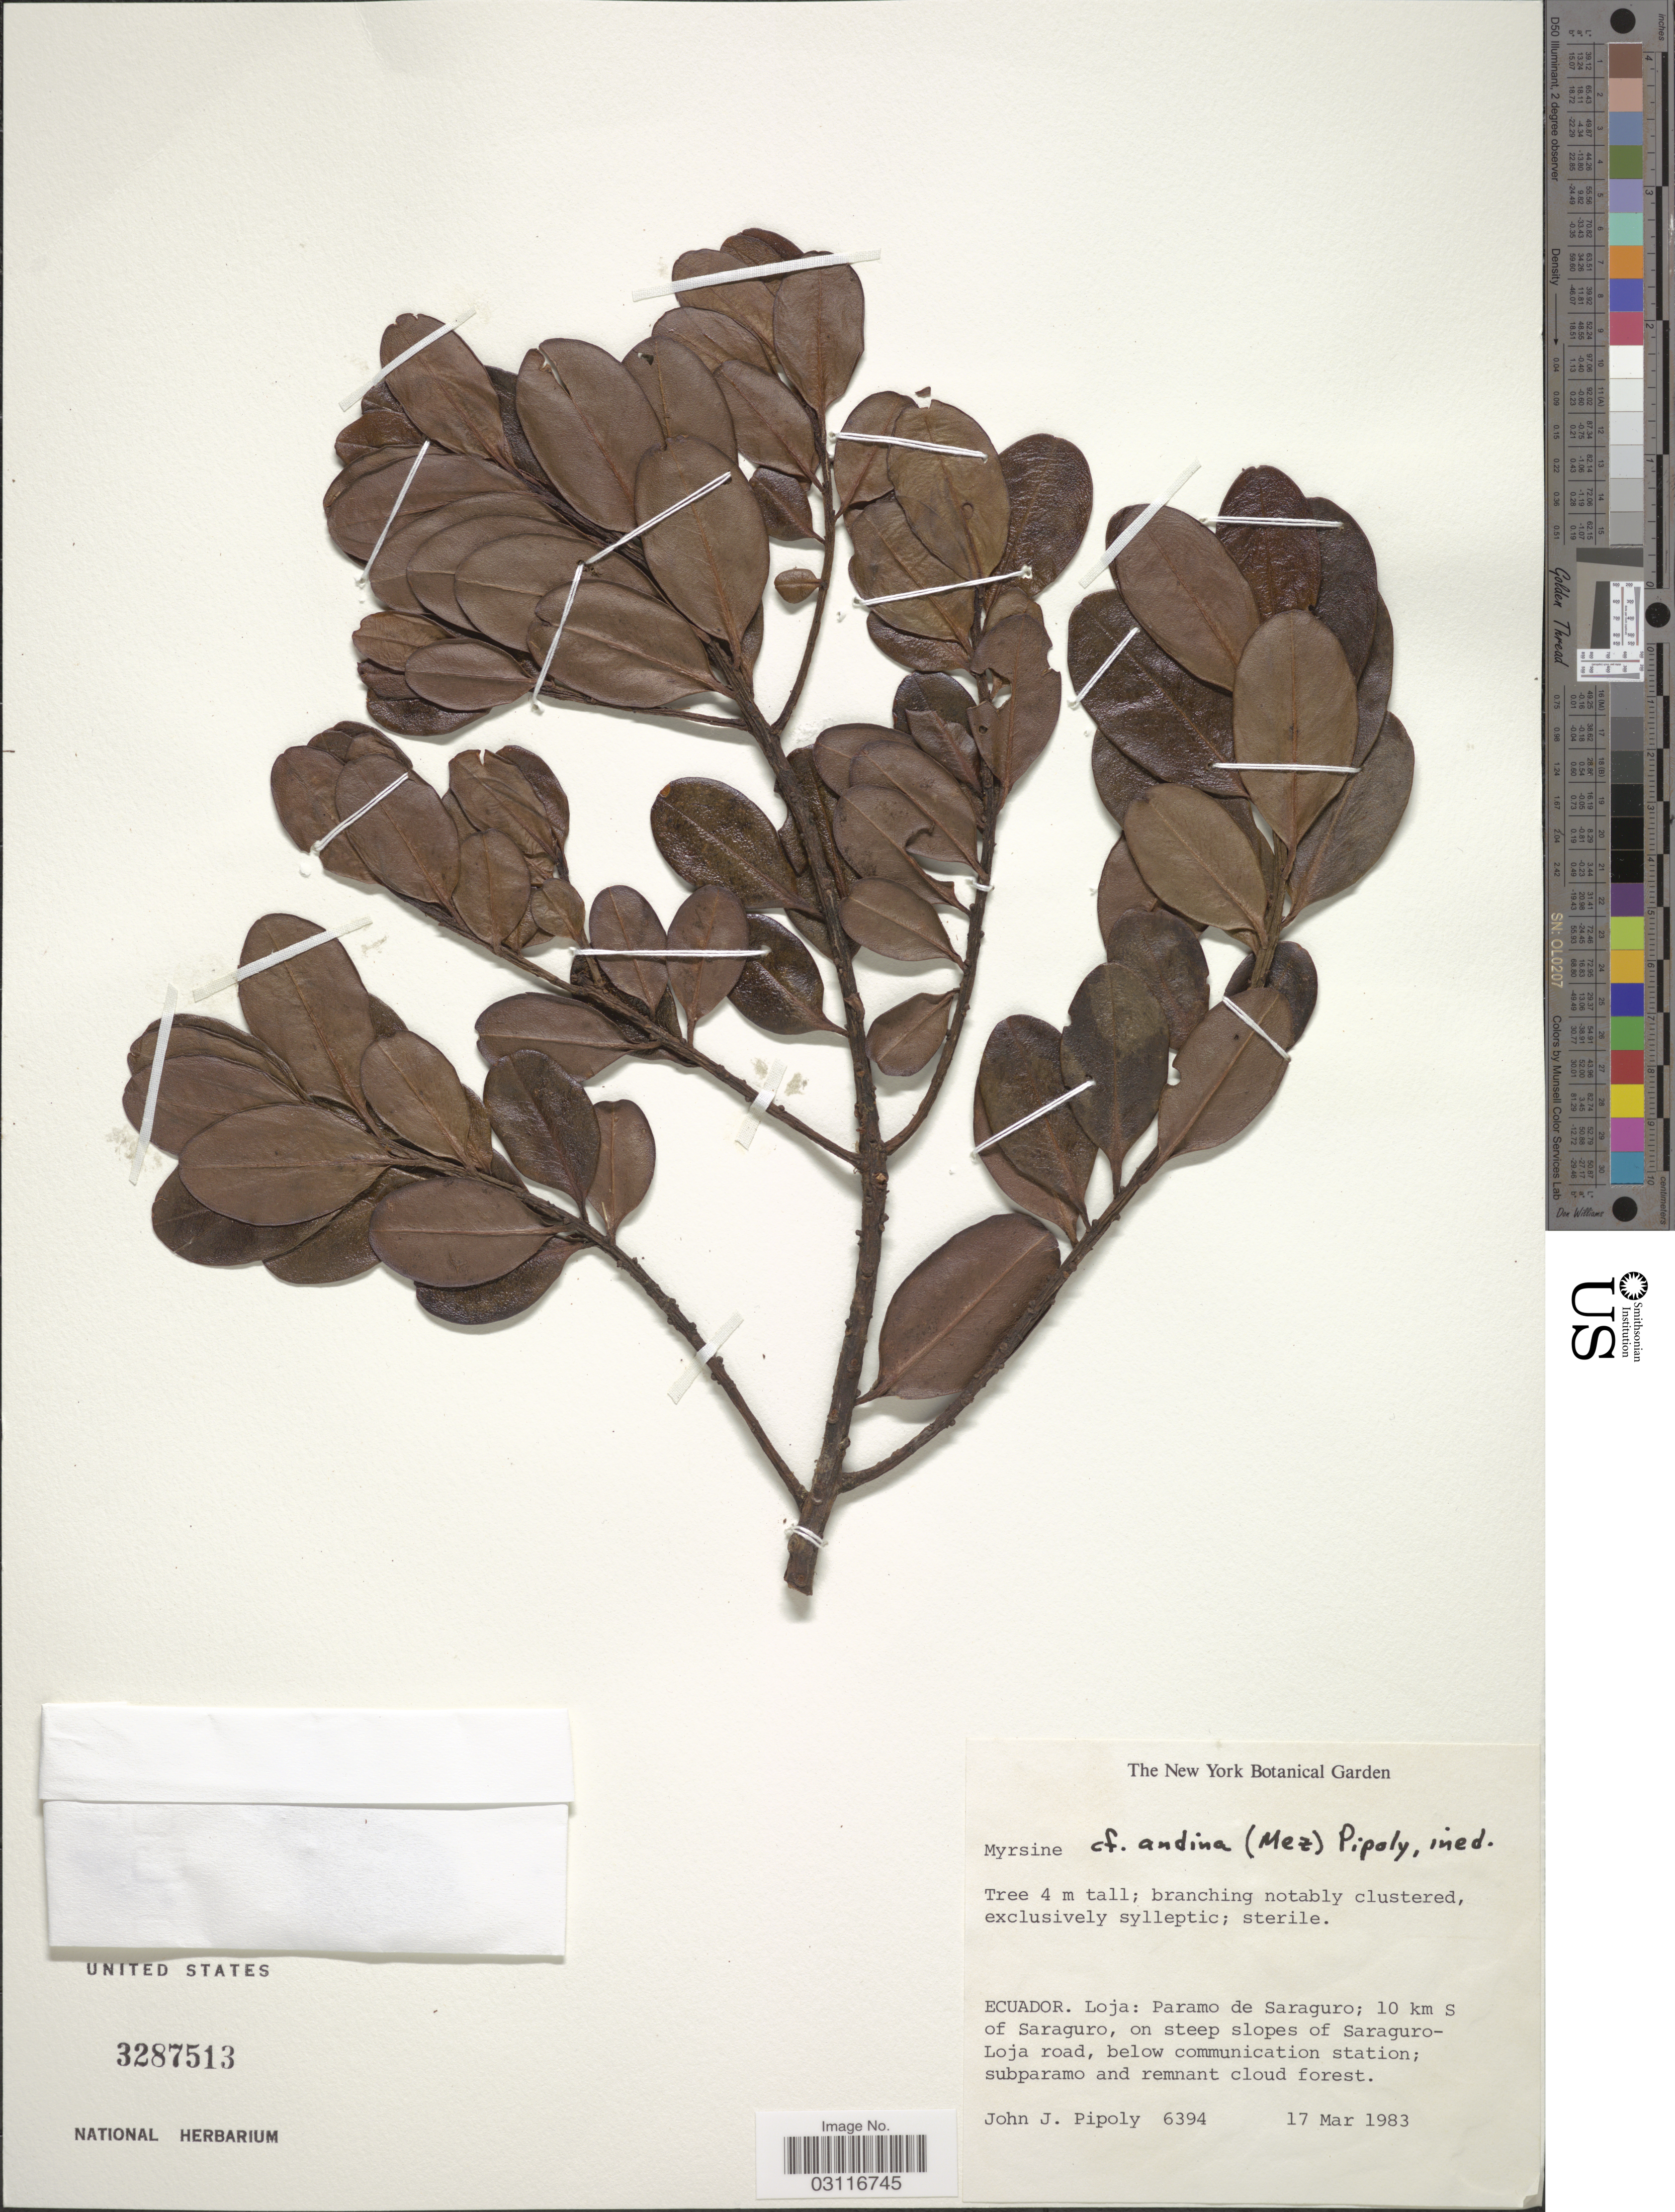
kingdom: Plantae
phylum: Tracheophyta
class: Magnoliopsida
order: Ericales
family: Primulaceae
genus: Myrsine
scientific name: Myrsine andina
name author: (Mez) Pipoly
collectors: J. J. Pipoly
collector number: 6394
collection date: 1983-03-17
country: Ecuador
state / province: Loja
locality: Paramo de Saraguro; 10 km S of Saraguro, on steep slopes of Saraguro-Loja road, below communication station.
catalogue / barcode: US 3287513